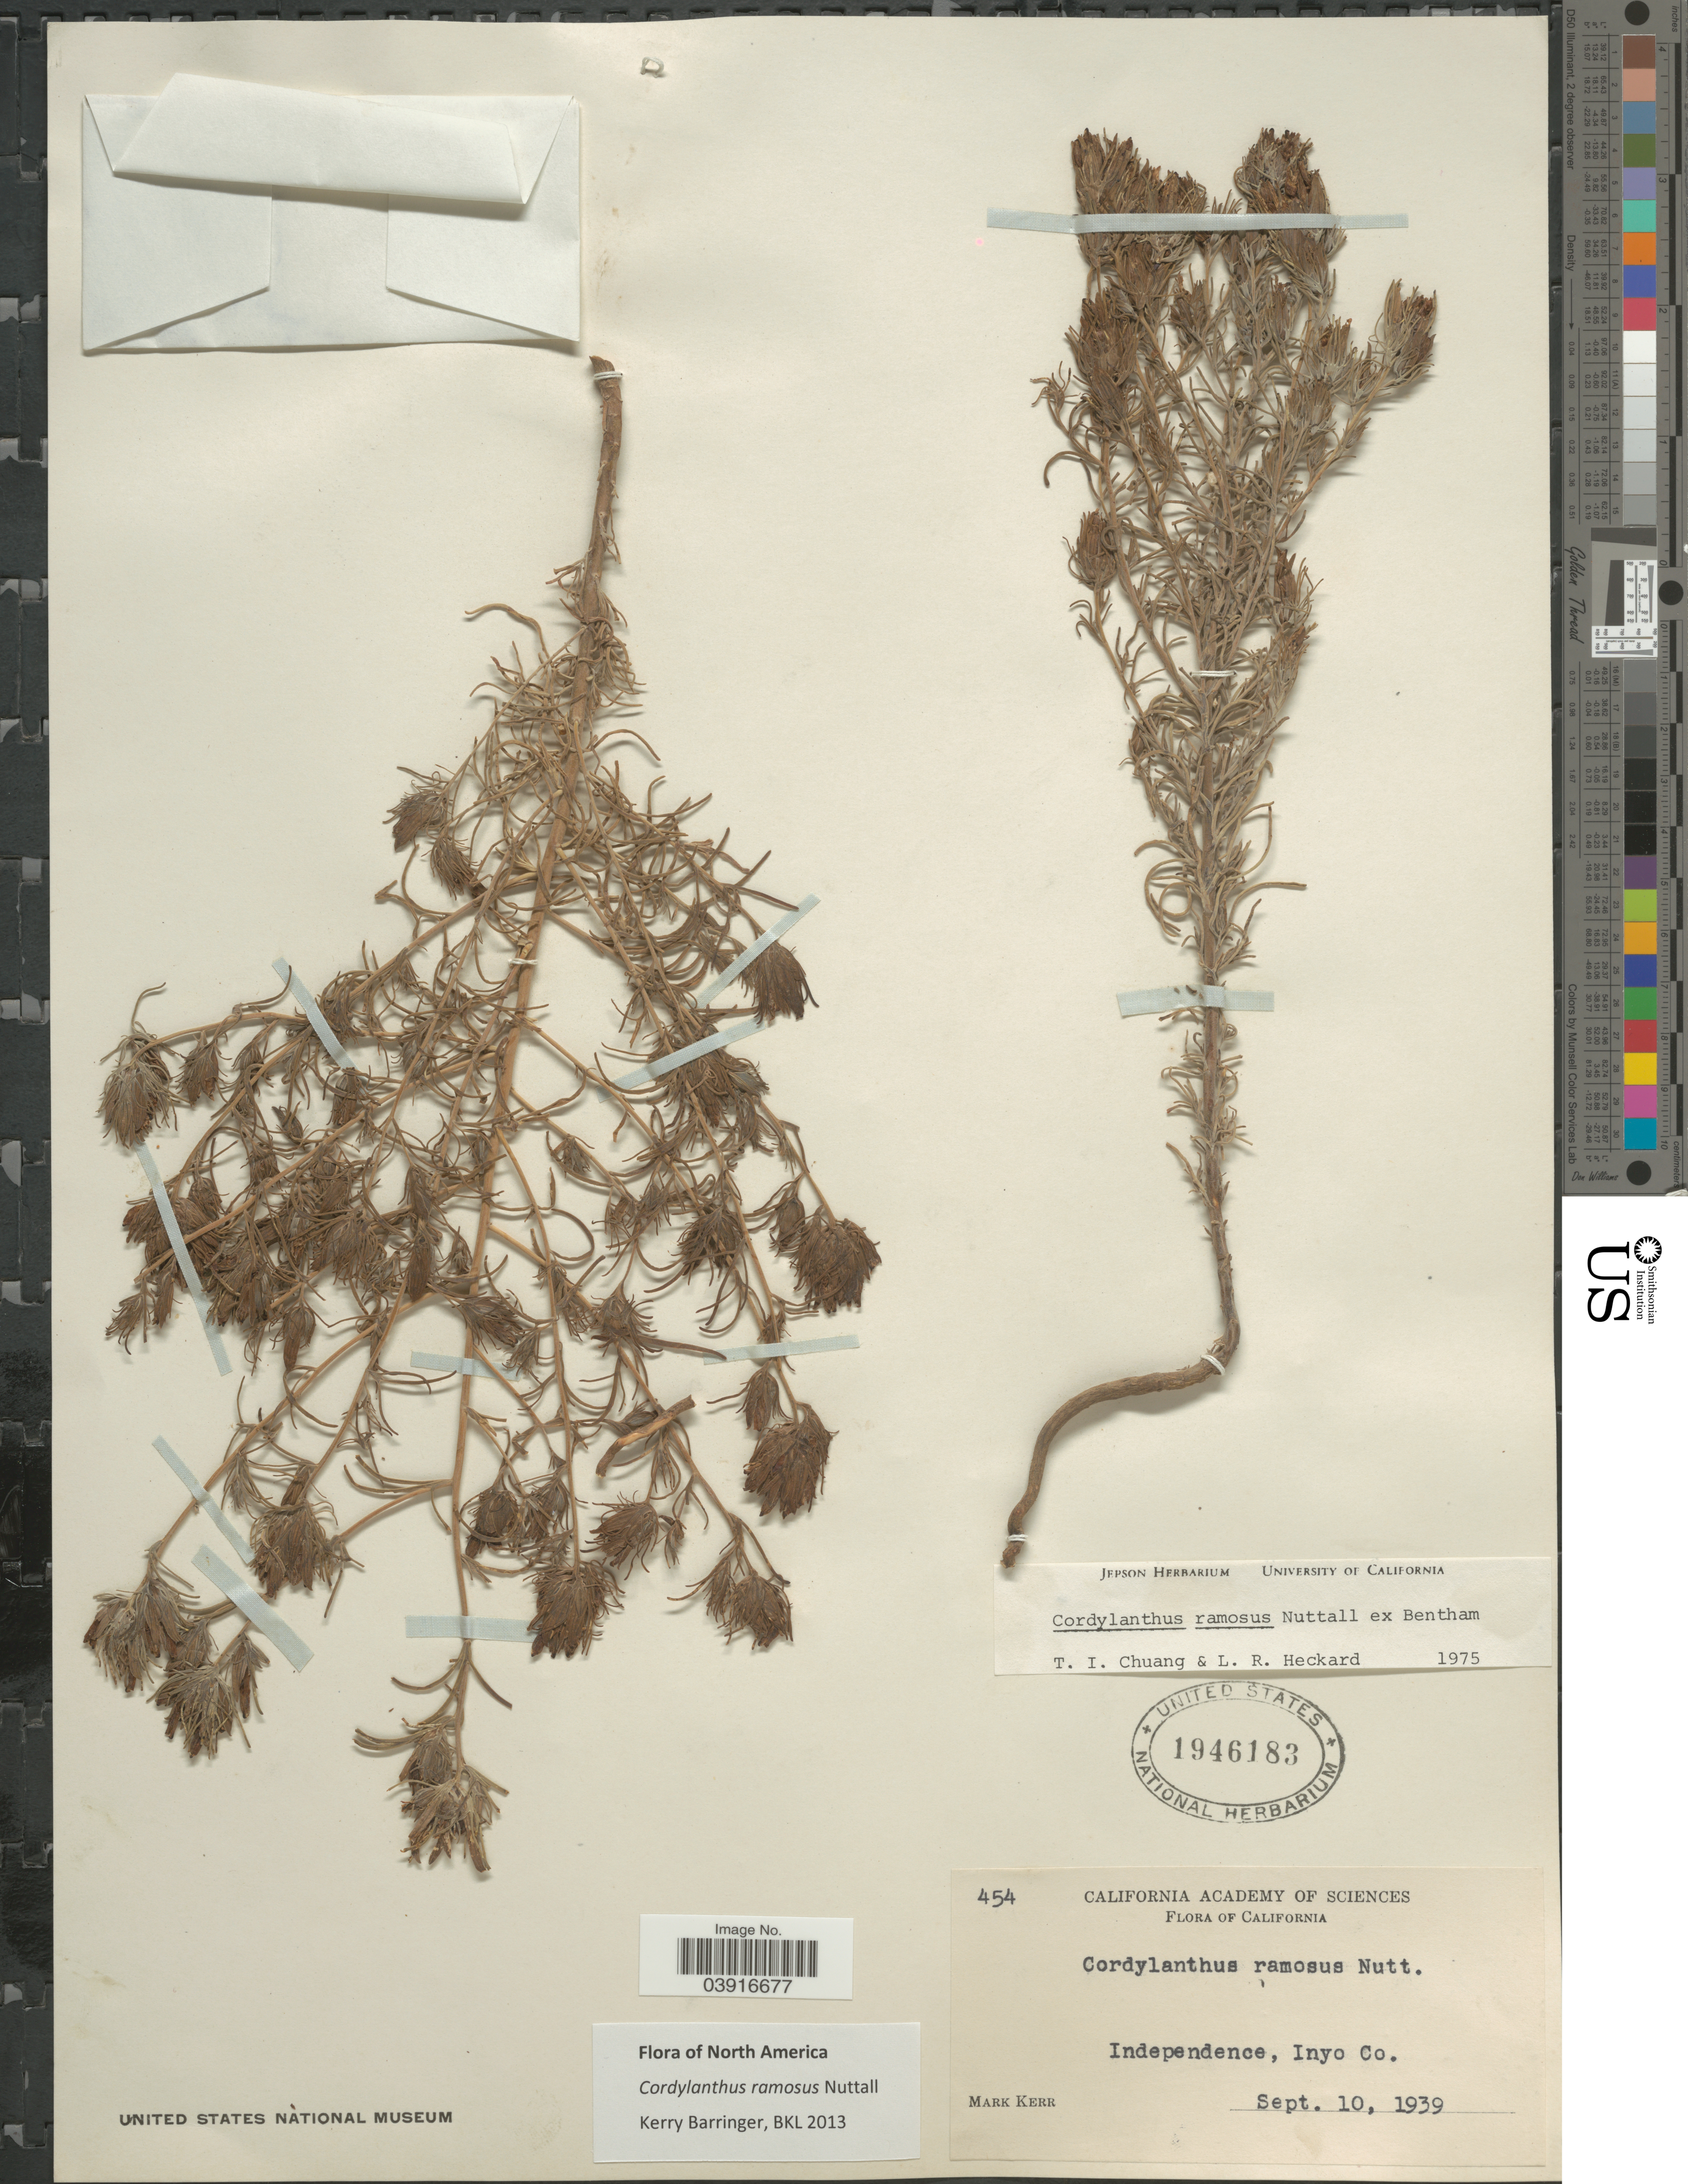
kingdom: Plantae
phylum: Tracheophyta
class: Magnoliopsida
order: Lamiales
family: Orobanchaceae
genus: Cordylanthus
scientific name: Cordylanthus ramosus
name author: Nutt. ex Benth.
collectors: M. Kerr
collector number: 454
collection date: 1939-09-10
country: United States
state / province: California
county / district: Inyo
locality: Independence, Inyo Co.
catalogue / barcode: US 1946183